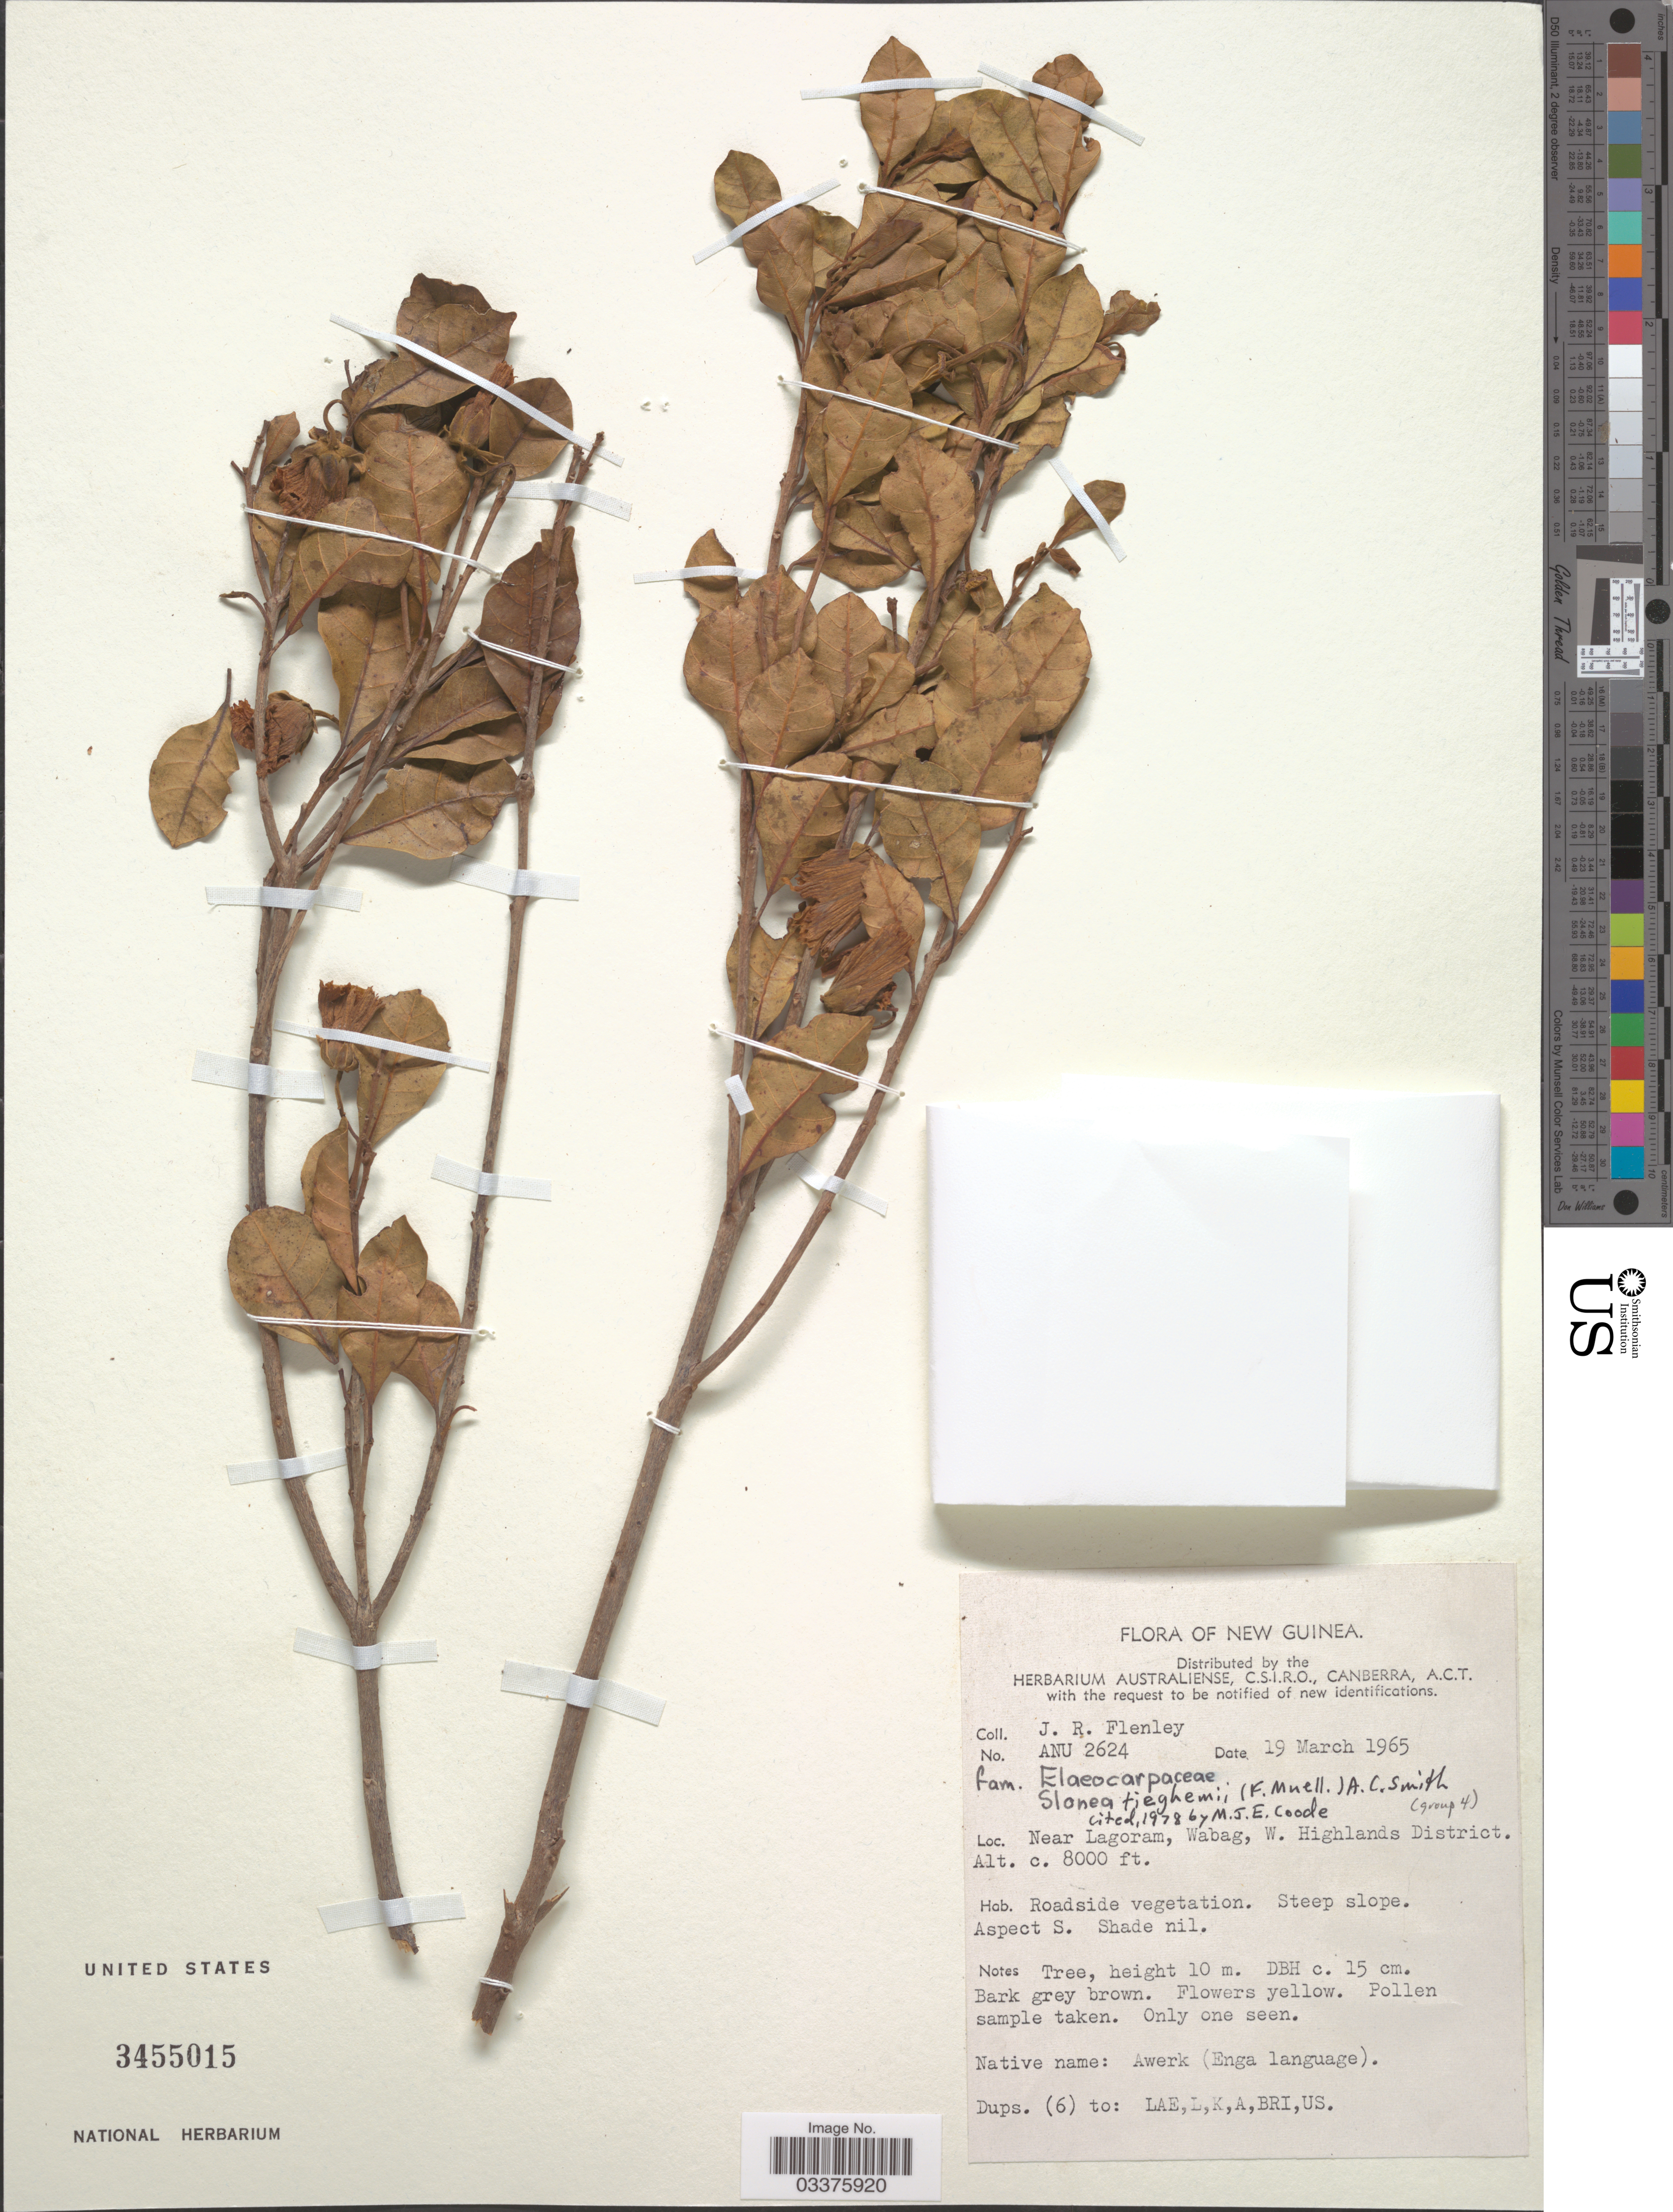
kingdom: Plantae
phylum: Tracheophyta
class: Magnoliopsida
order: Oxalidales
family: Elaeocarpaceae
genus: Sloanea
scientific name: Sloanea tieghemi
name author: A.C. Sm.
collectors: J. Flenley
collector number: ANU 2624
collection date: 1965-03-19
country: Papua New Guinea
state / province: Western Highlands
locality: New Guinea. Near Lagoram, Wabag, W. Highlands District.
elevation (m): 2438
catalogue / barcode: US 3455015